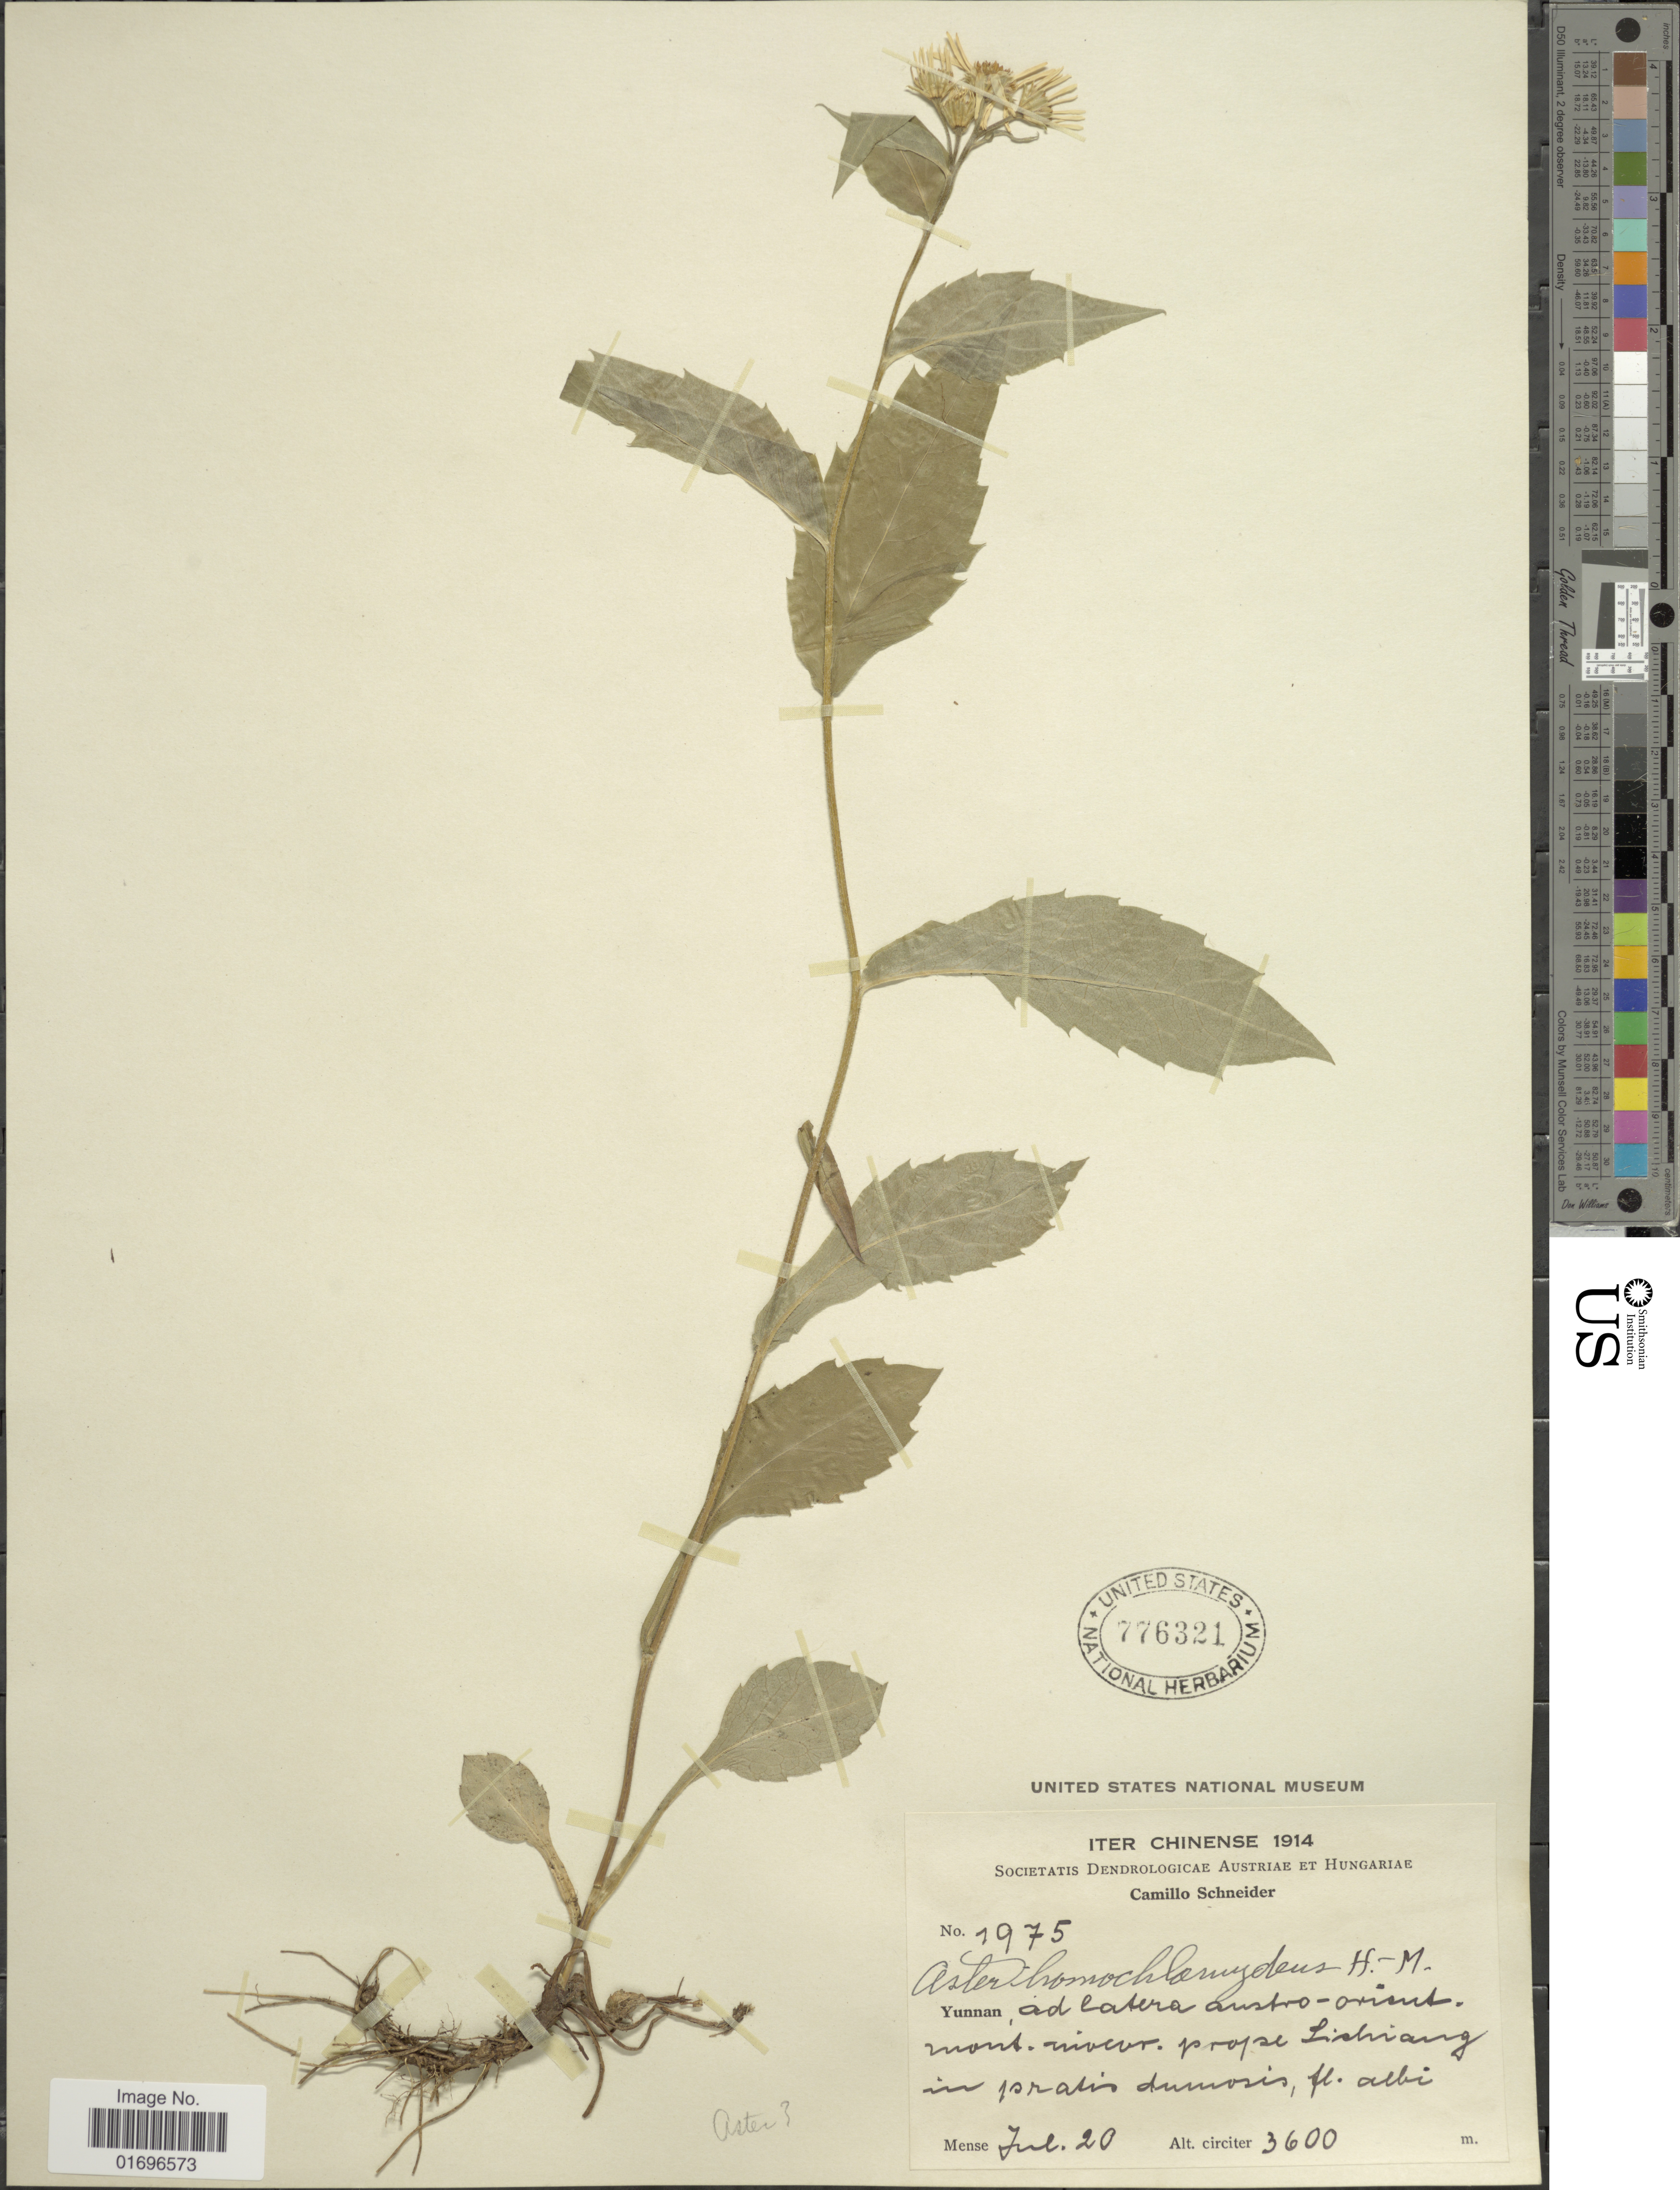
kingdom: Plantae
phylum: Tracheophyta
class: Magnoliopsida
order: Asterales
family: Asteraceae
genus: Aster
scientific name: Aster homochlamydeus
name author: Hand.-Mazz.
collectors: C. K. Schneider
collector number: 1975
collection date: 1914-07-20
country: China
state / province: Yunnan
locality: Yunnan, ad latera austro-orient. mont-nivevr. prope Lichiang in pratis dumosis.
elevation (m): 3600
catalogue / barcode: US 776321